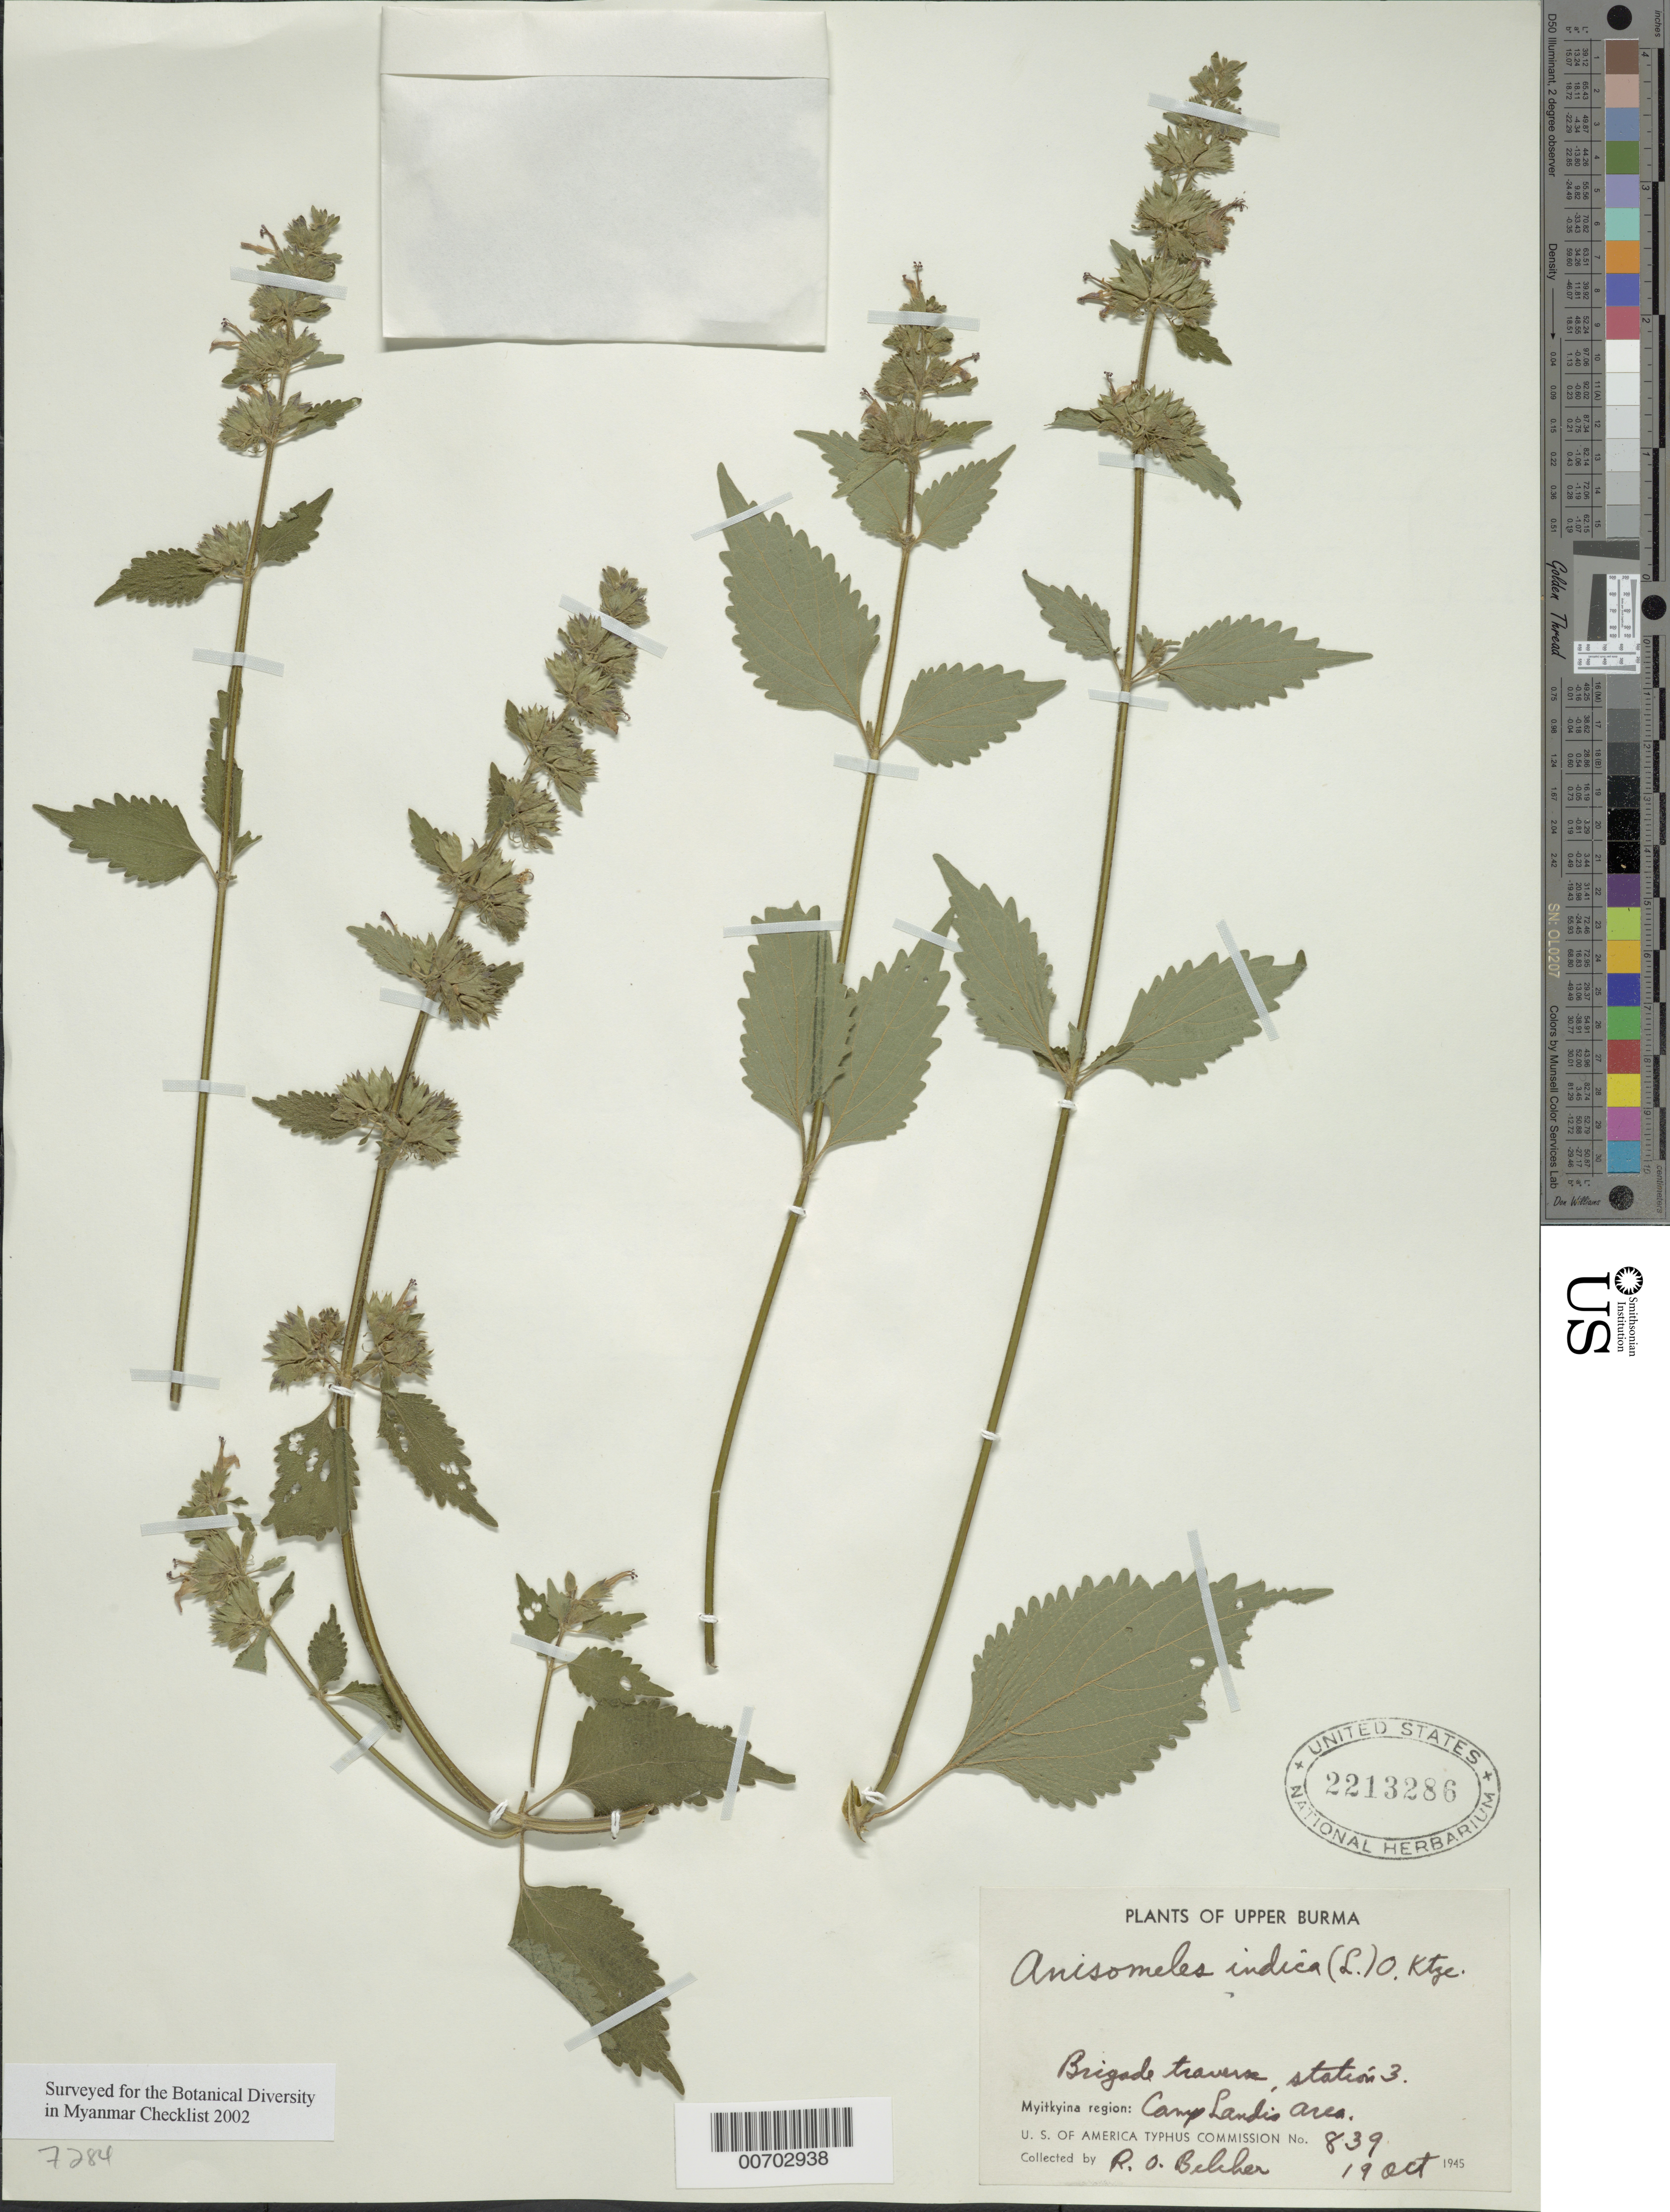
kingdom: Plantae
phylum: Tracheophyta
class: Magnoliopsida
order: Lamiales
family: Lamiaceae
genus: Anisomeles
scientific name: Anisomeles indica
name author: (L.) Kuntze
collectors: R. Belcher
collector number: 839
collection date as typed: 19 Oct 1945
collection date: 1945-10-19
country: Myanmar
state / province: Kachin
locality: Myitkyina, Camp Landis area, Sta. 3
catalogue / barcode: US 2213286